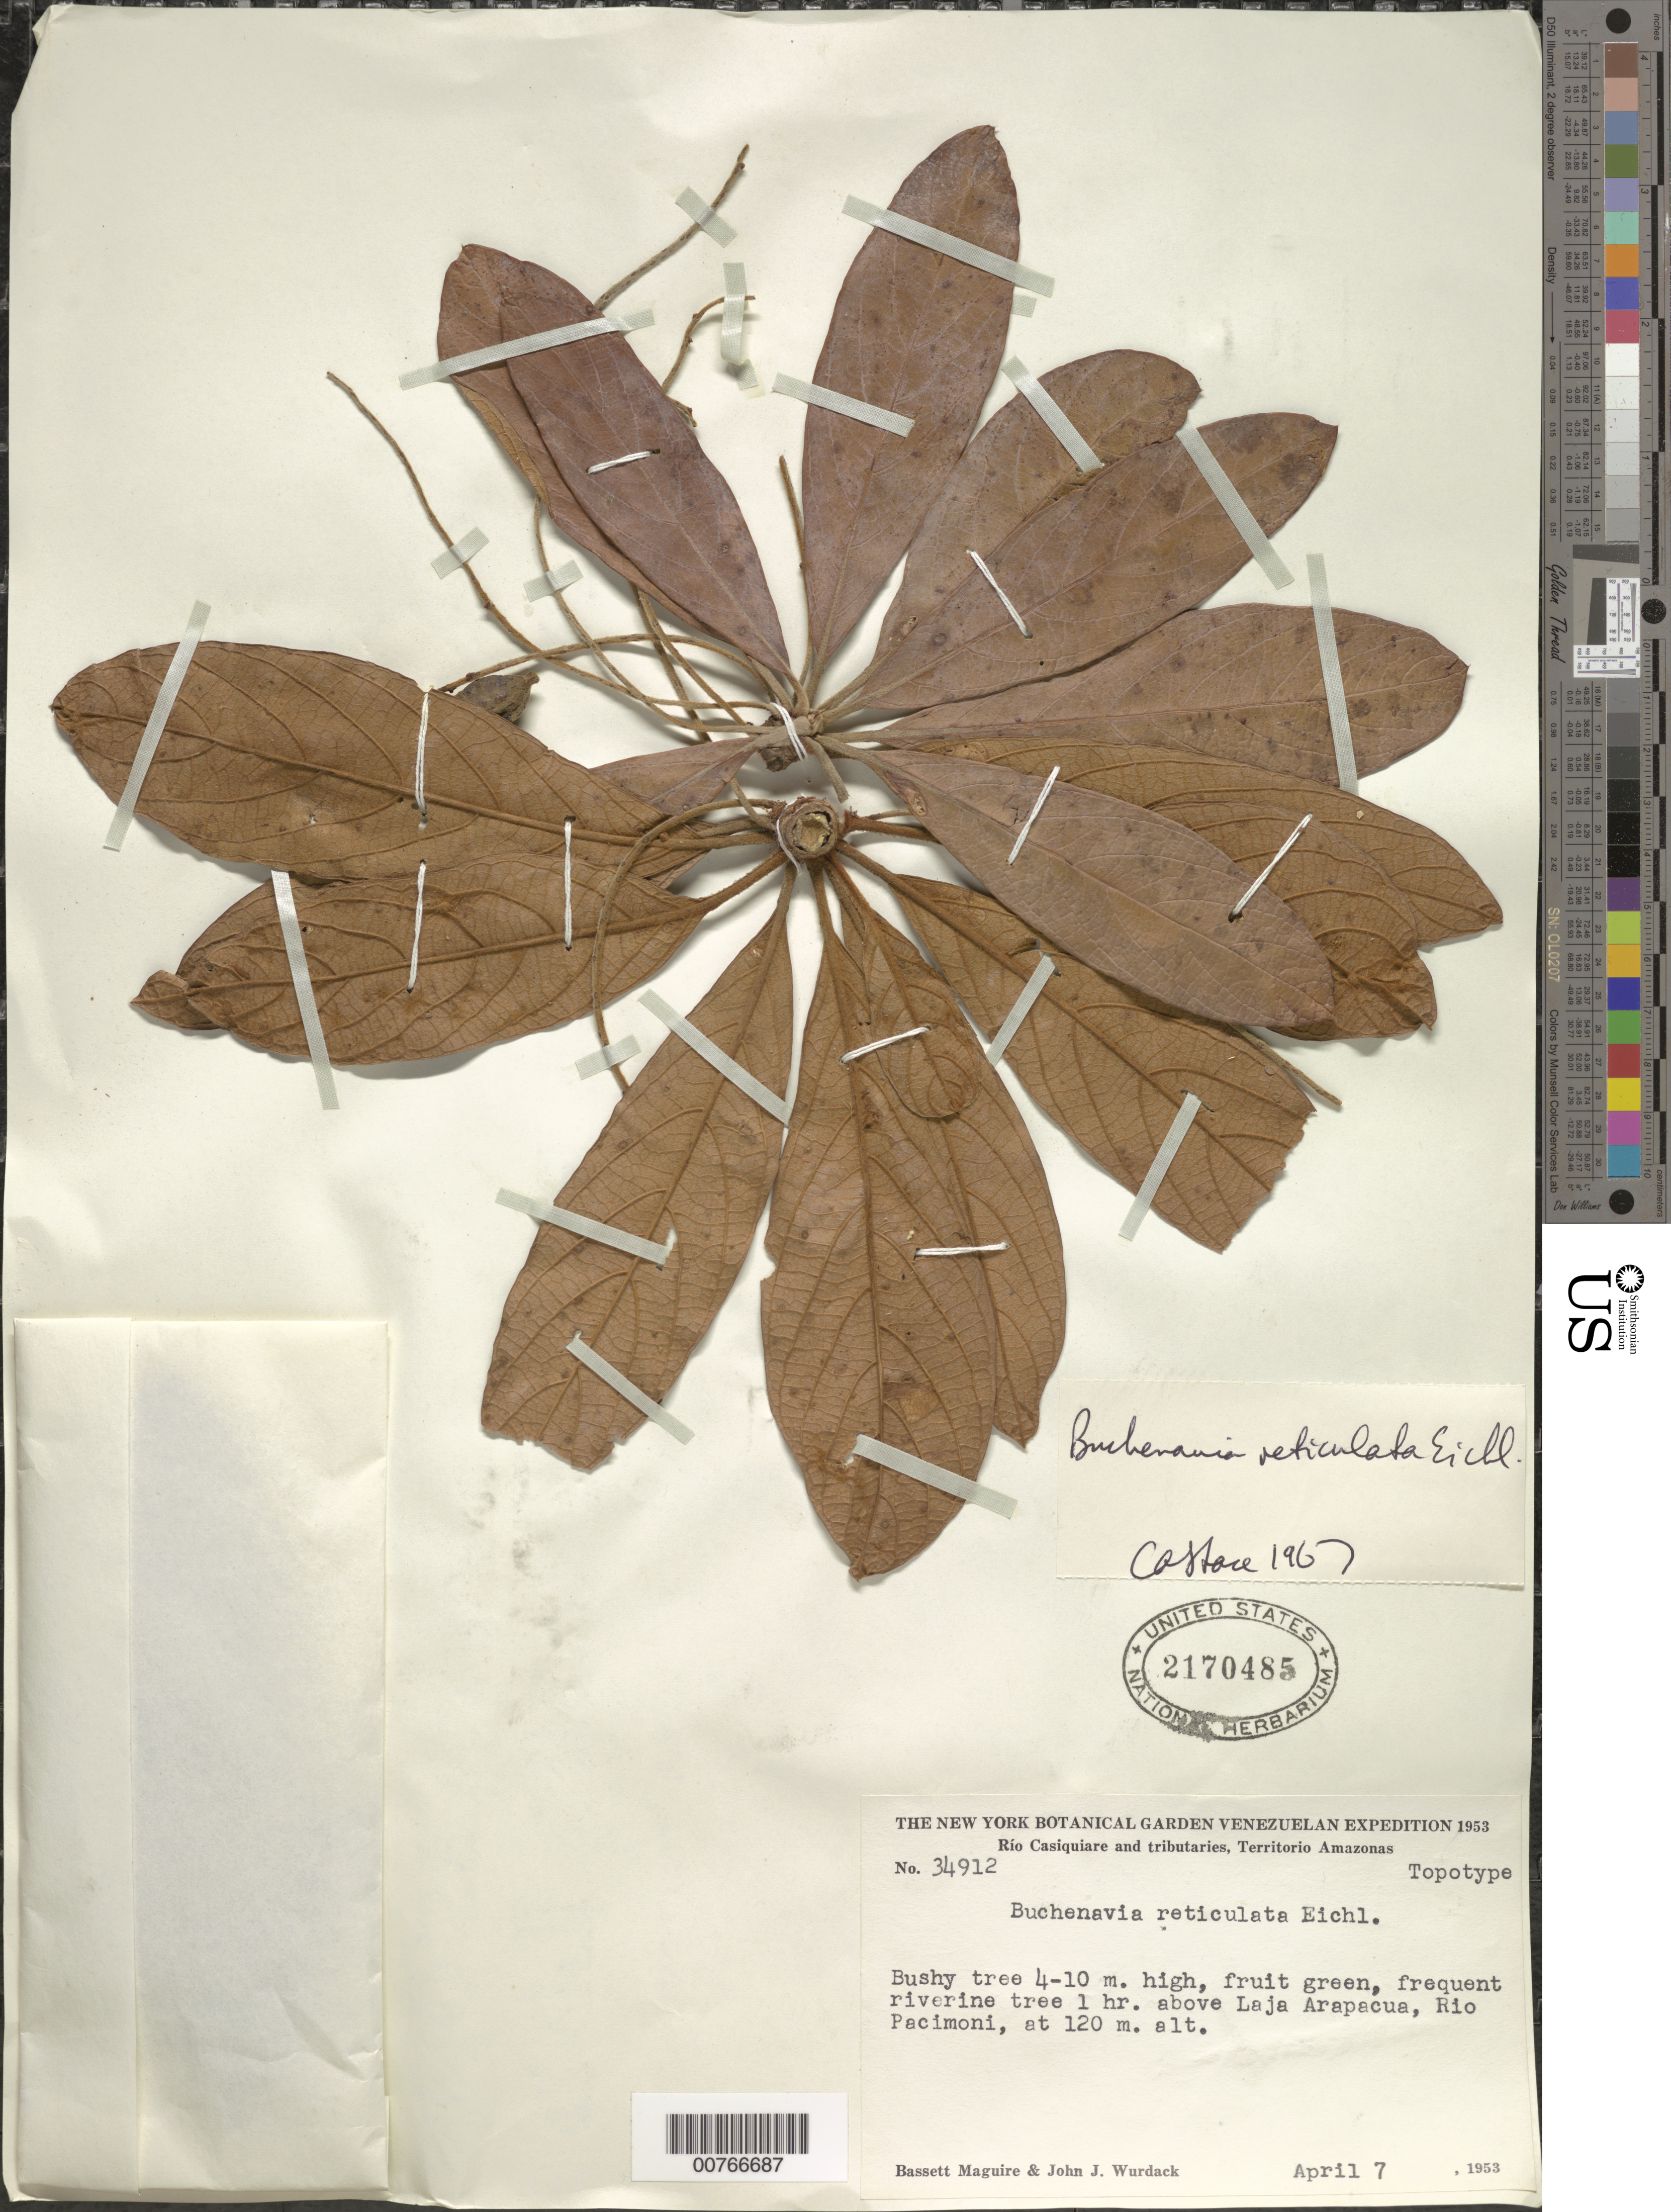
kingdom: Plantae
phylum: Tracheophyta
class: Magnoliopsida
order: Myrtales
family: Combretaceae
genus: Terminalia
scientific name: Terminalia pulcherrima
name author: (Exell & Stace) Gere & Boatwr.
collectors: B. Maguire & J. J. Wurdack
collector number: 34912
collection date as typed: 7-Apr-53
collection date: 1953-04-07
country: Venezuela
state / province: Amazonas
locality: Río Pacimoni, above Laja Arapacua, tributary of Río Casiquiare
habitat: Along river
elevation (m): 120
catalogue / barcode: US 2170485